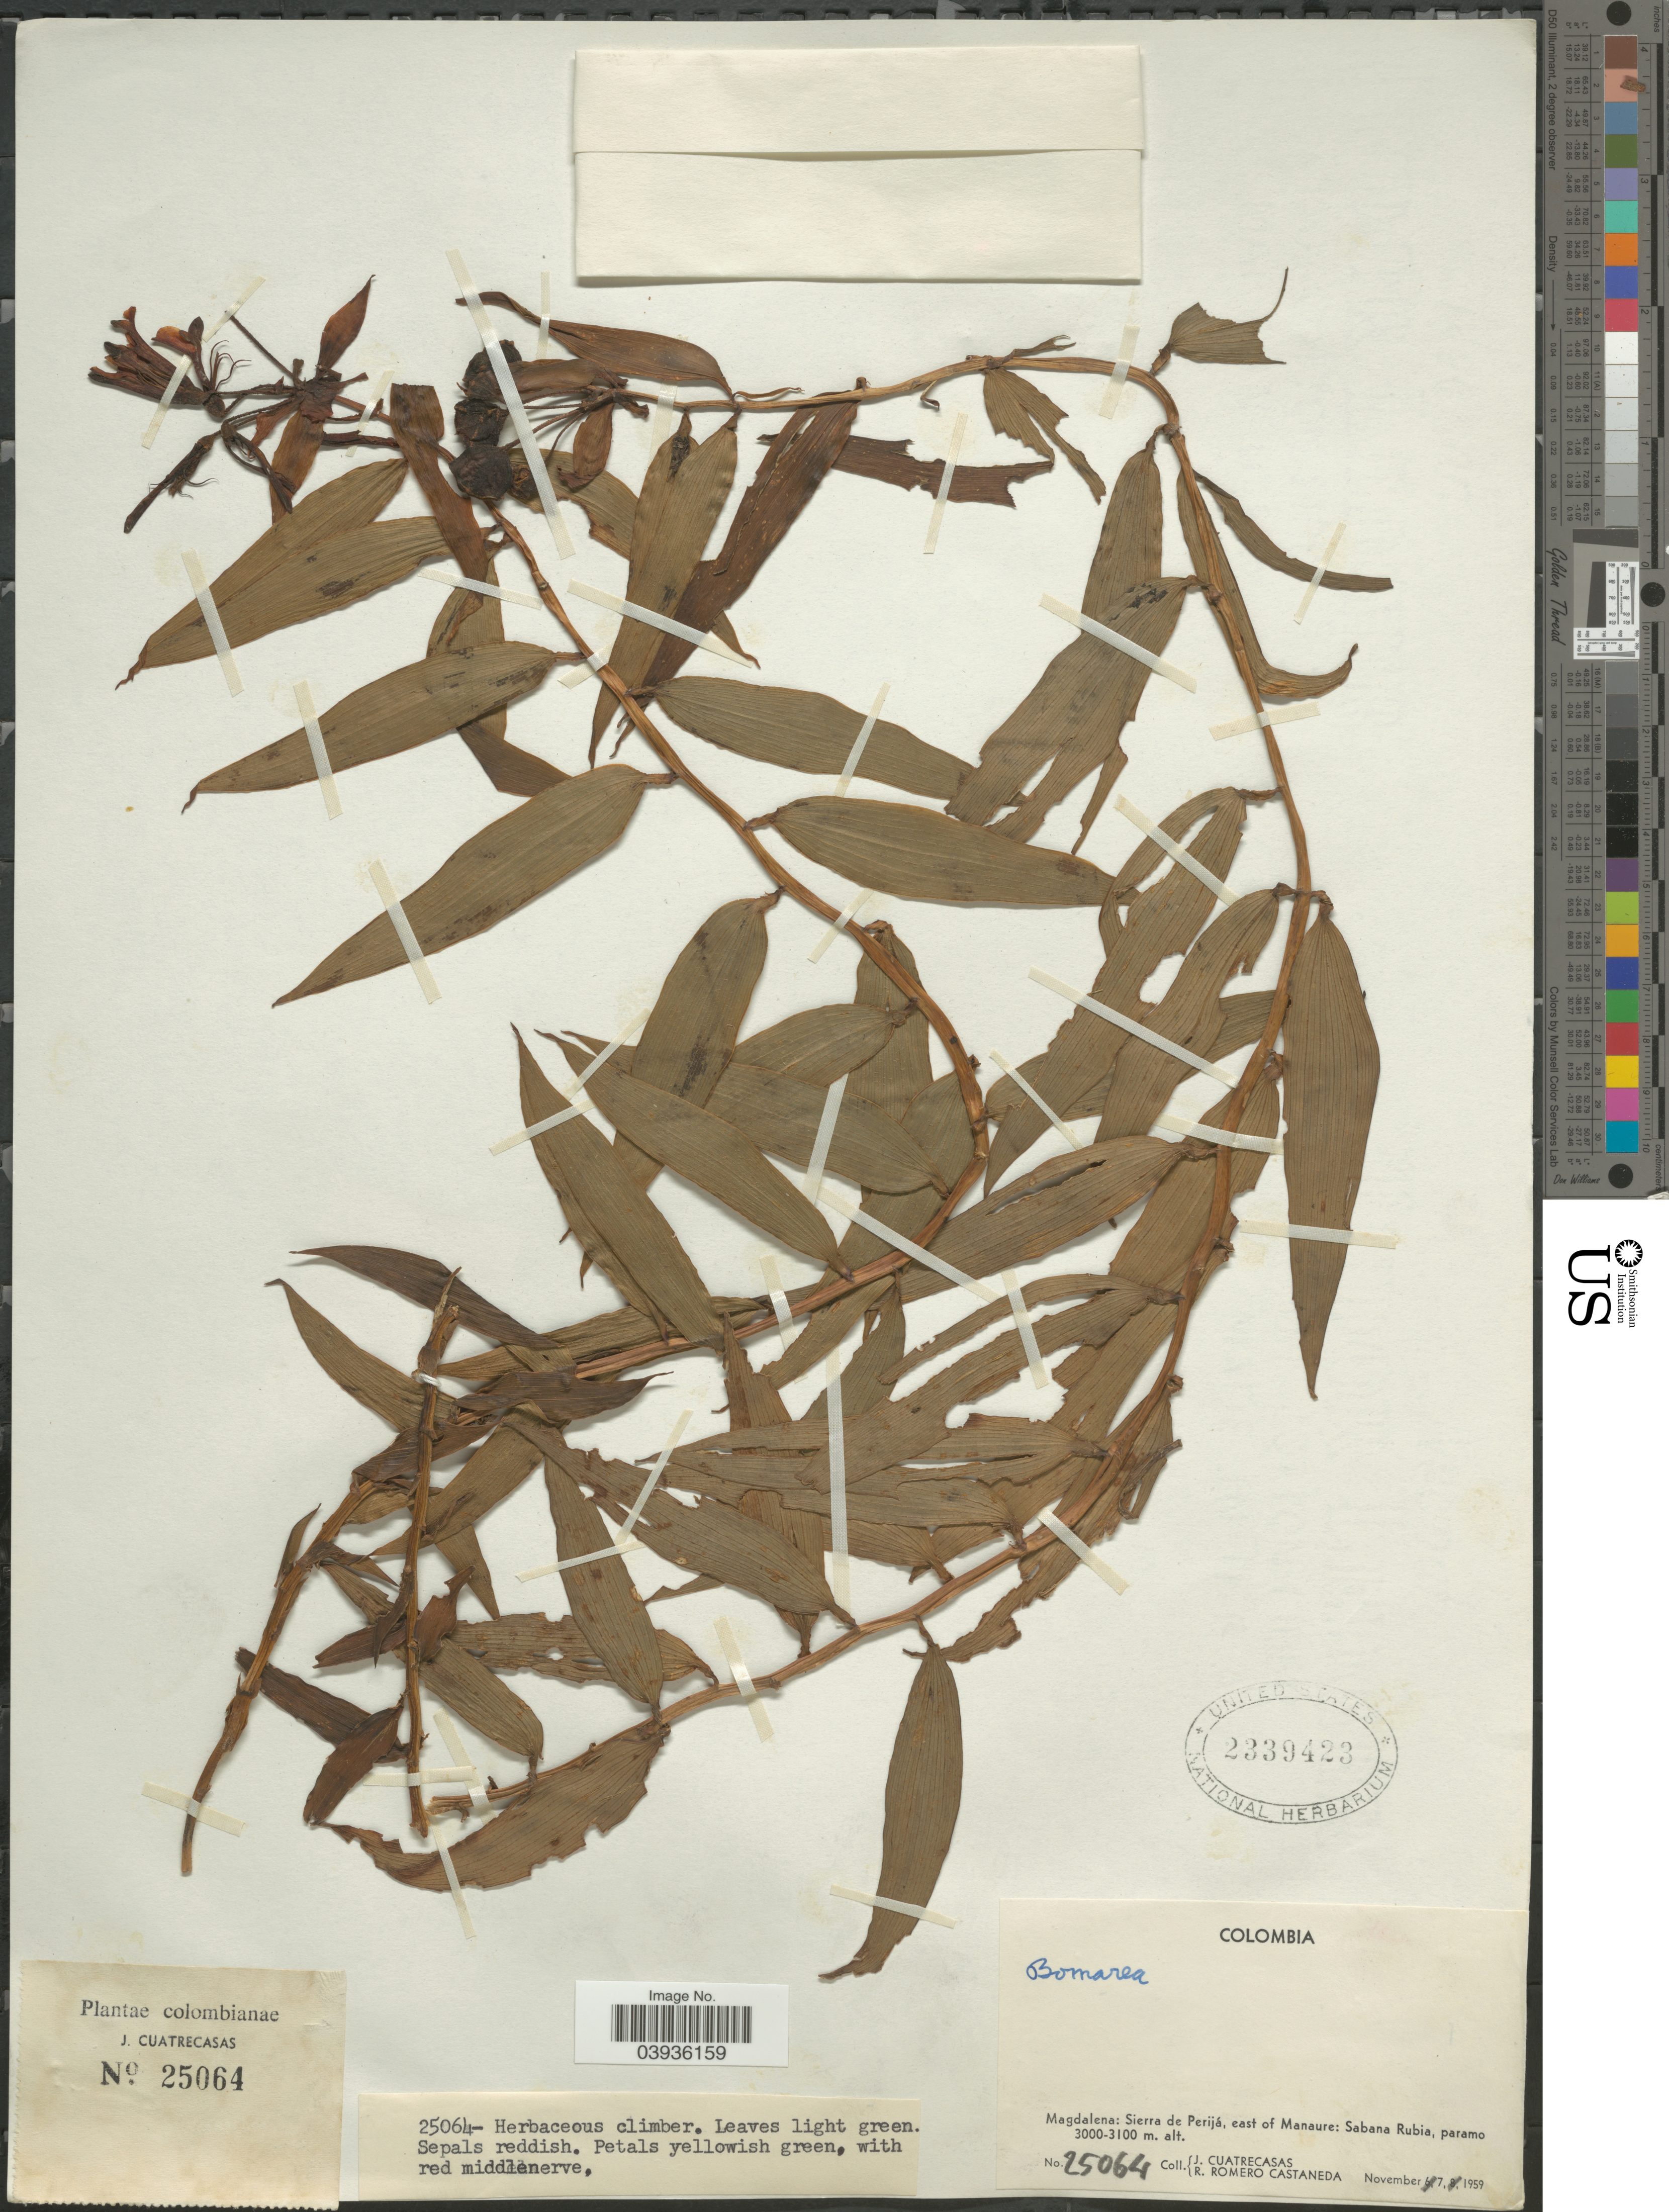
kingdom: Plantae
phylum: Tracheophyta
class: Liliopsida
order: Liliales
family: Alstroemeriaceae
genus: Bomarea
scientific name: Bomarea sp.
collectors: J. Cuatrecasas & R. Romero Castañeda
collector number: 25064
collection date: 1959-11-07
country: Colombia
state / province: Magdalena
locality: Sierra de Perijá, east of Manaure: Sabana Rubia, paramo.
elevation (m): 3000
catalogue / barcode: US 2339423